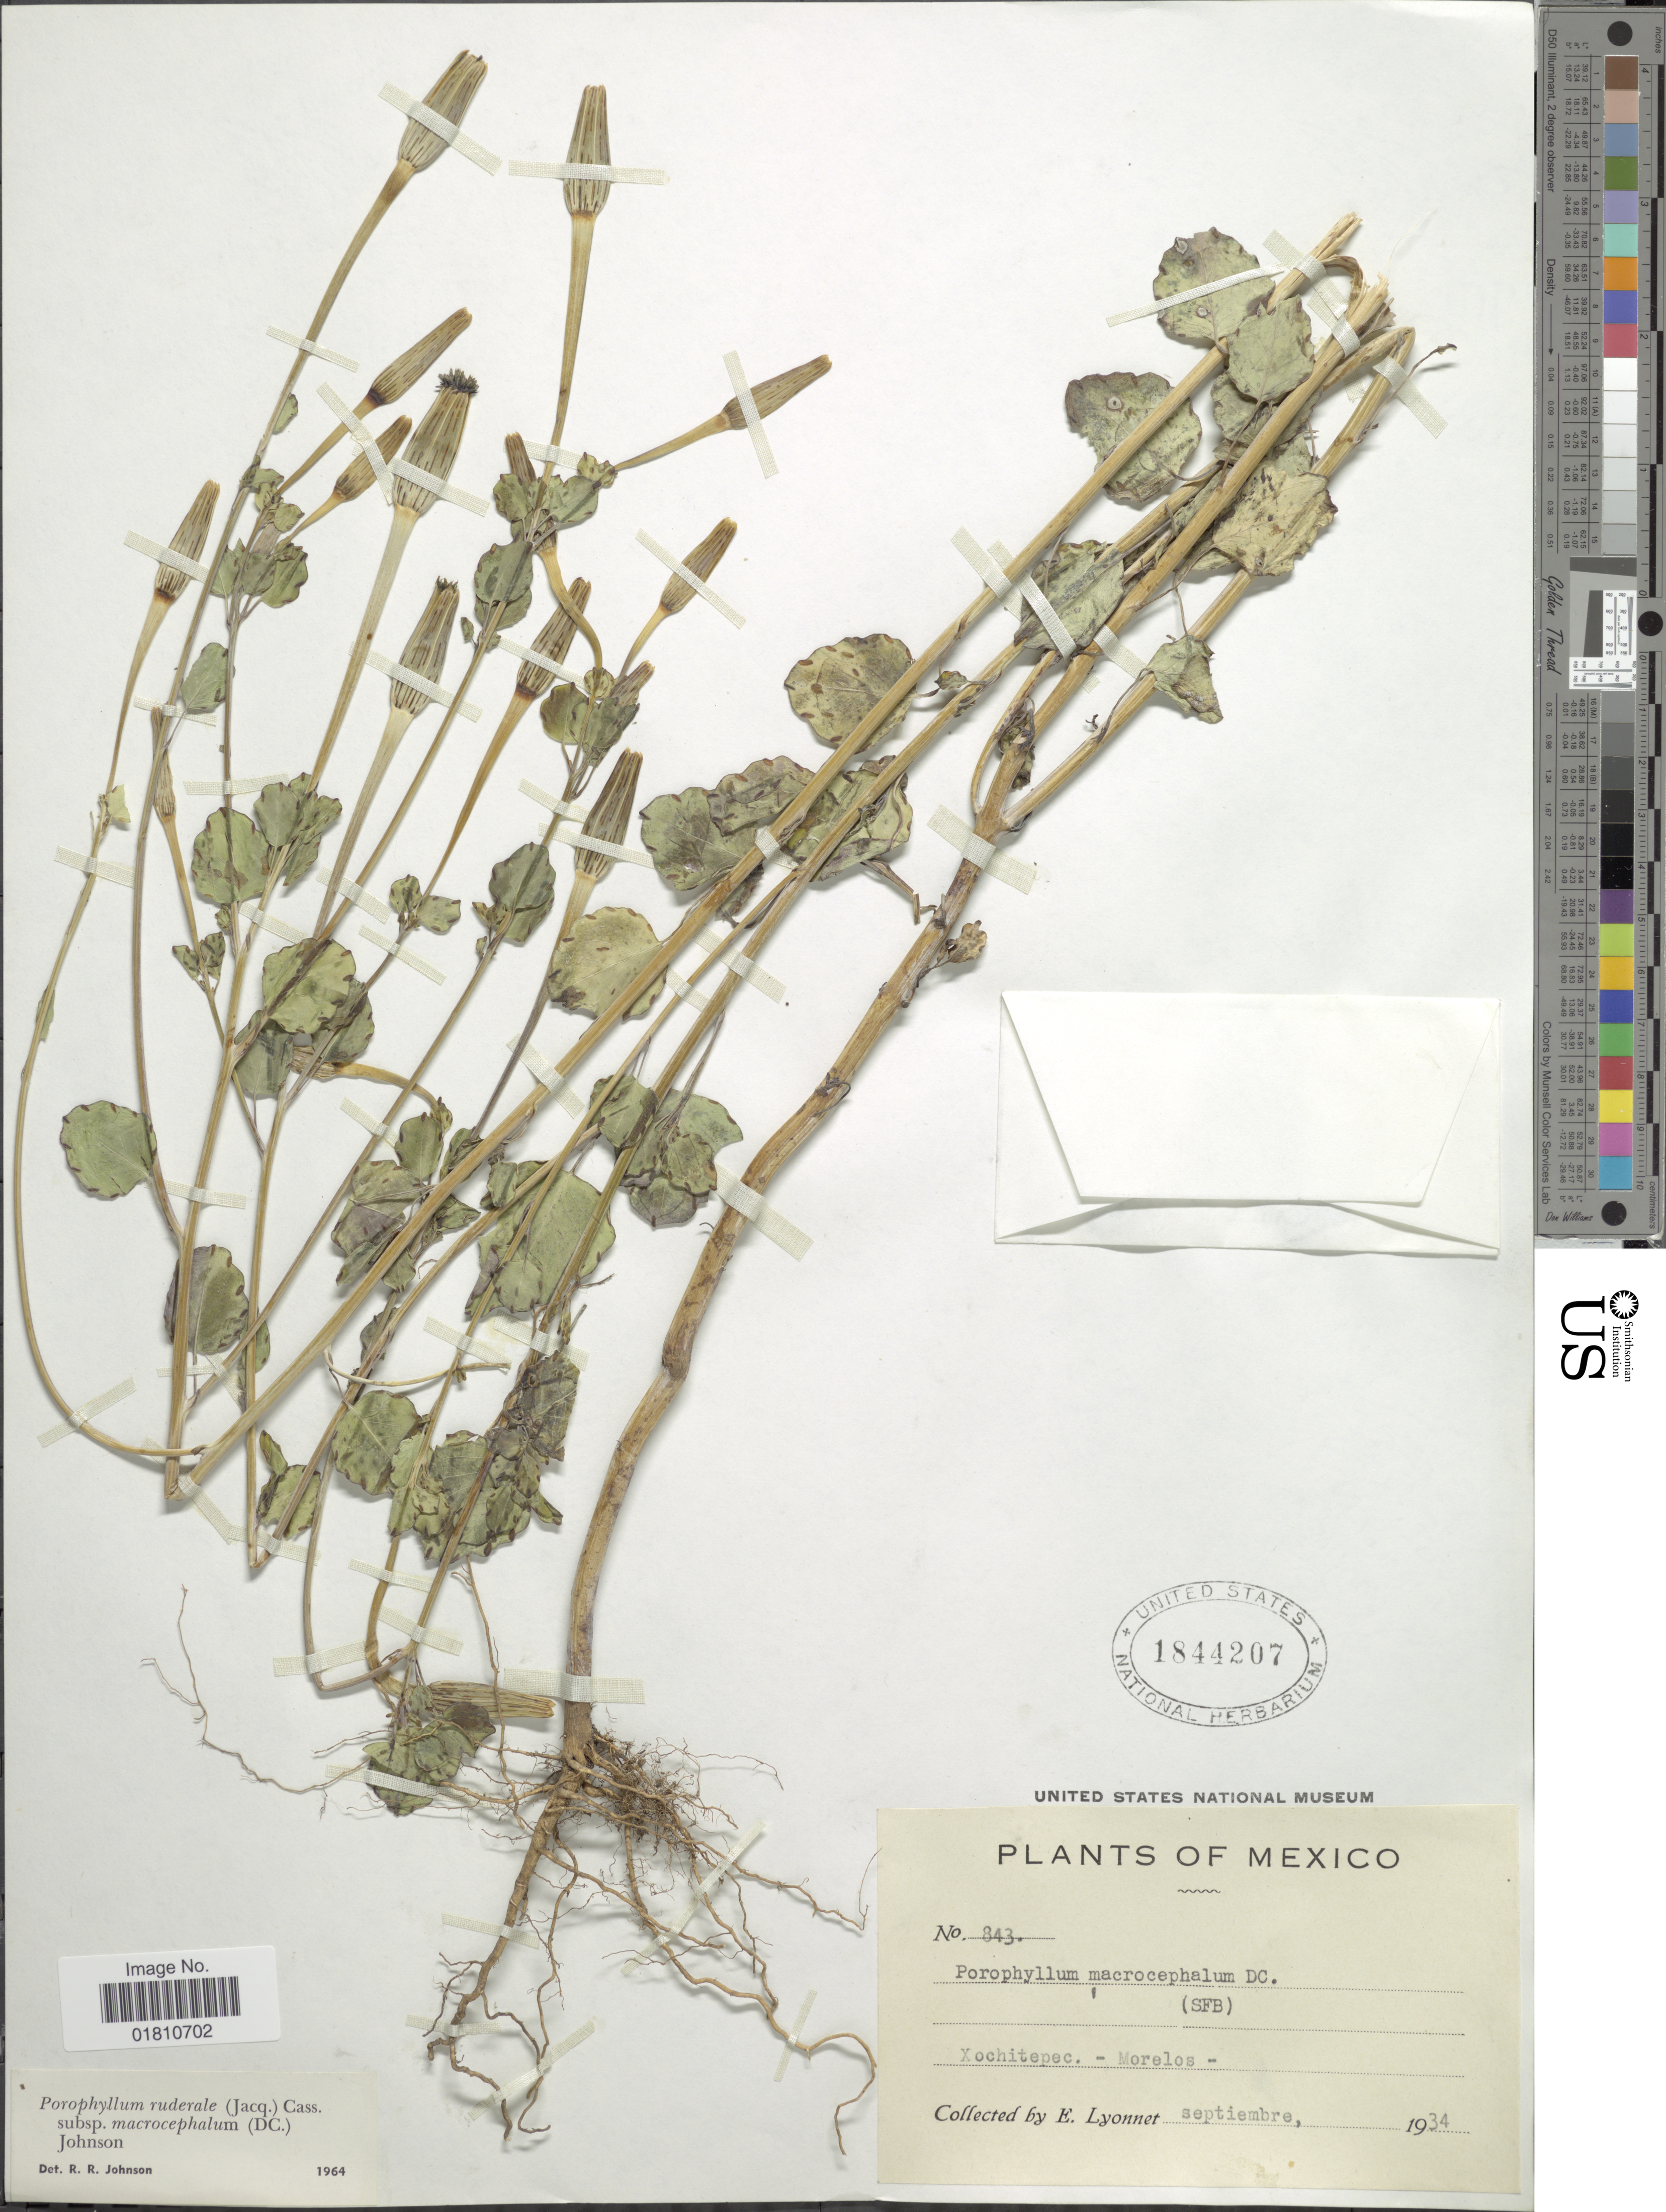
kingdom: Plantae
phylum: Tracheophyta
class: Magnoliopsida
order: Asterales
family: Asteraceae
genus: Porophyllum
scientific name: Porophyllum ruderale subsp. macrocephalum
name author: (DC.) R.R. Johnson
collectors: E. Lyonnet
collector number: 843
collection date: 1934-09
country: Mexico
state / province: Morelos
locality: Xochitepec.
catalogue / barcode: US 1844207